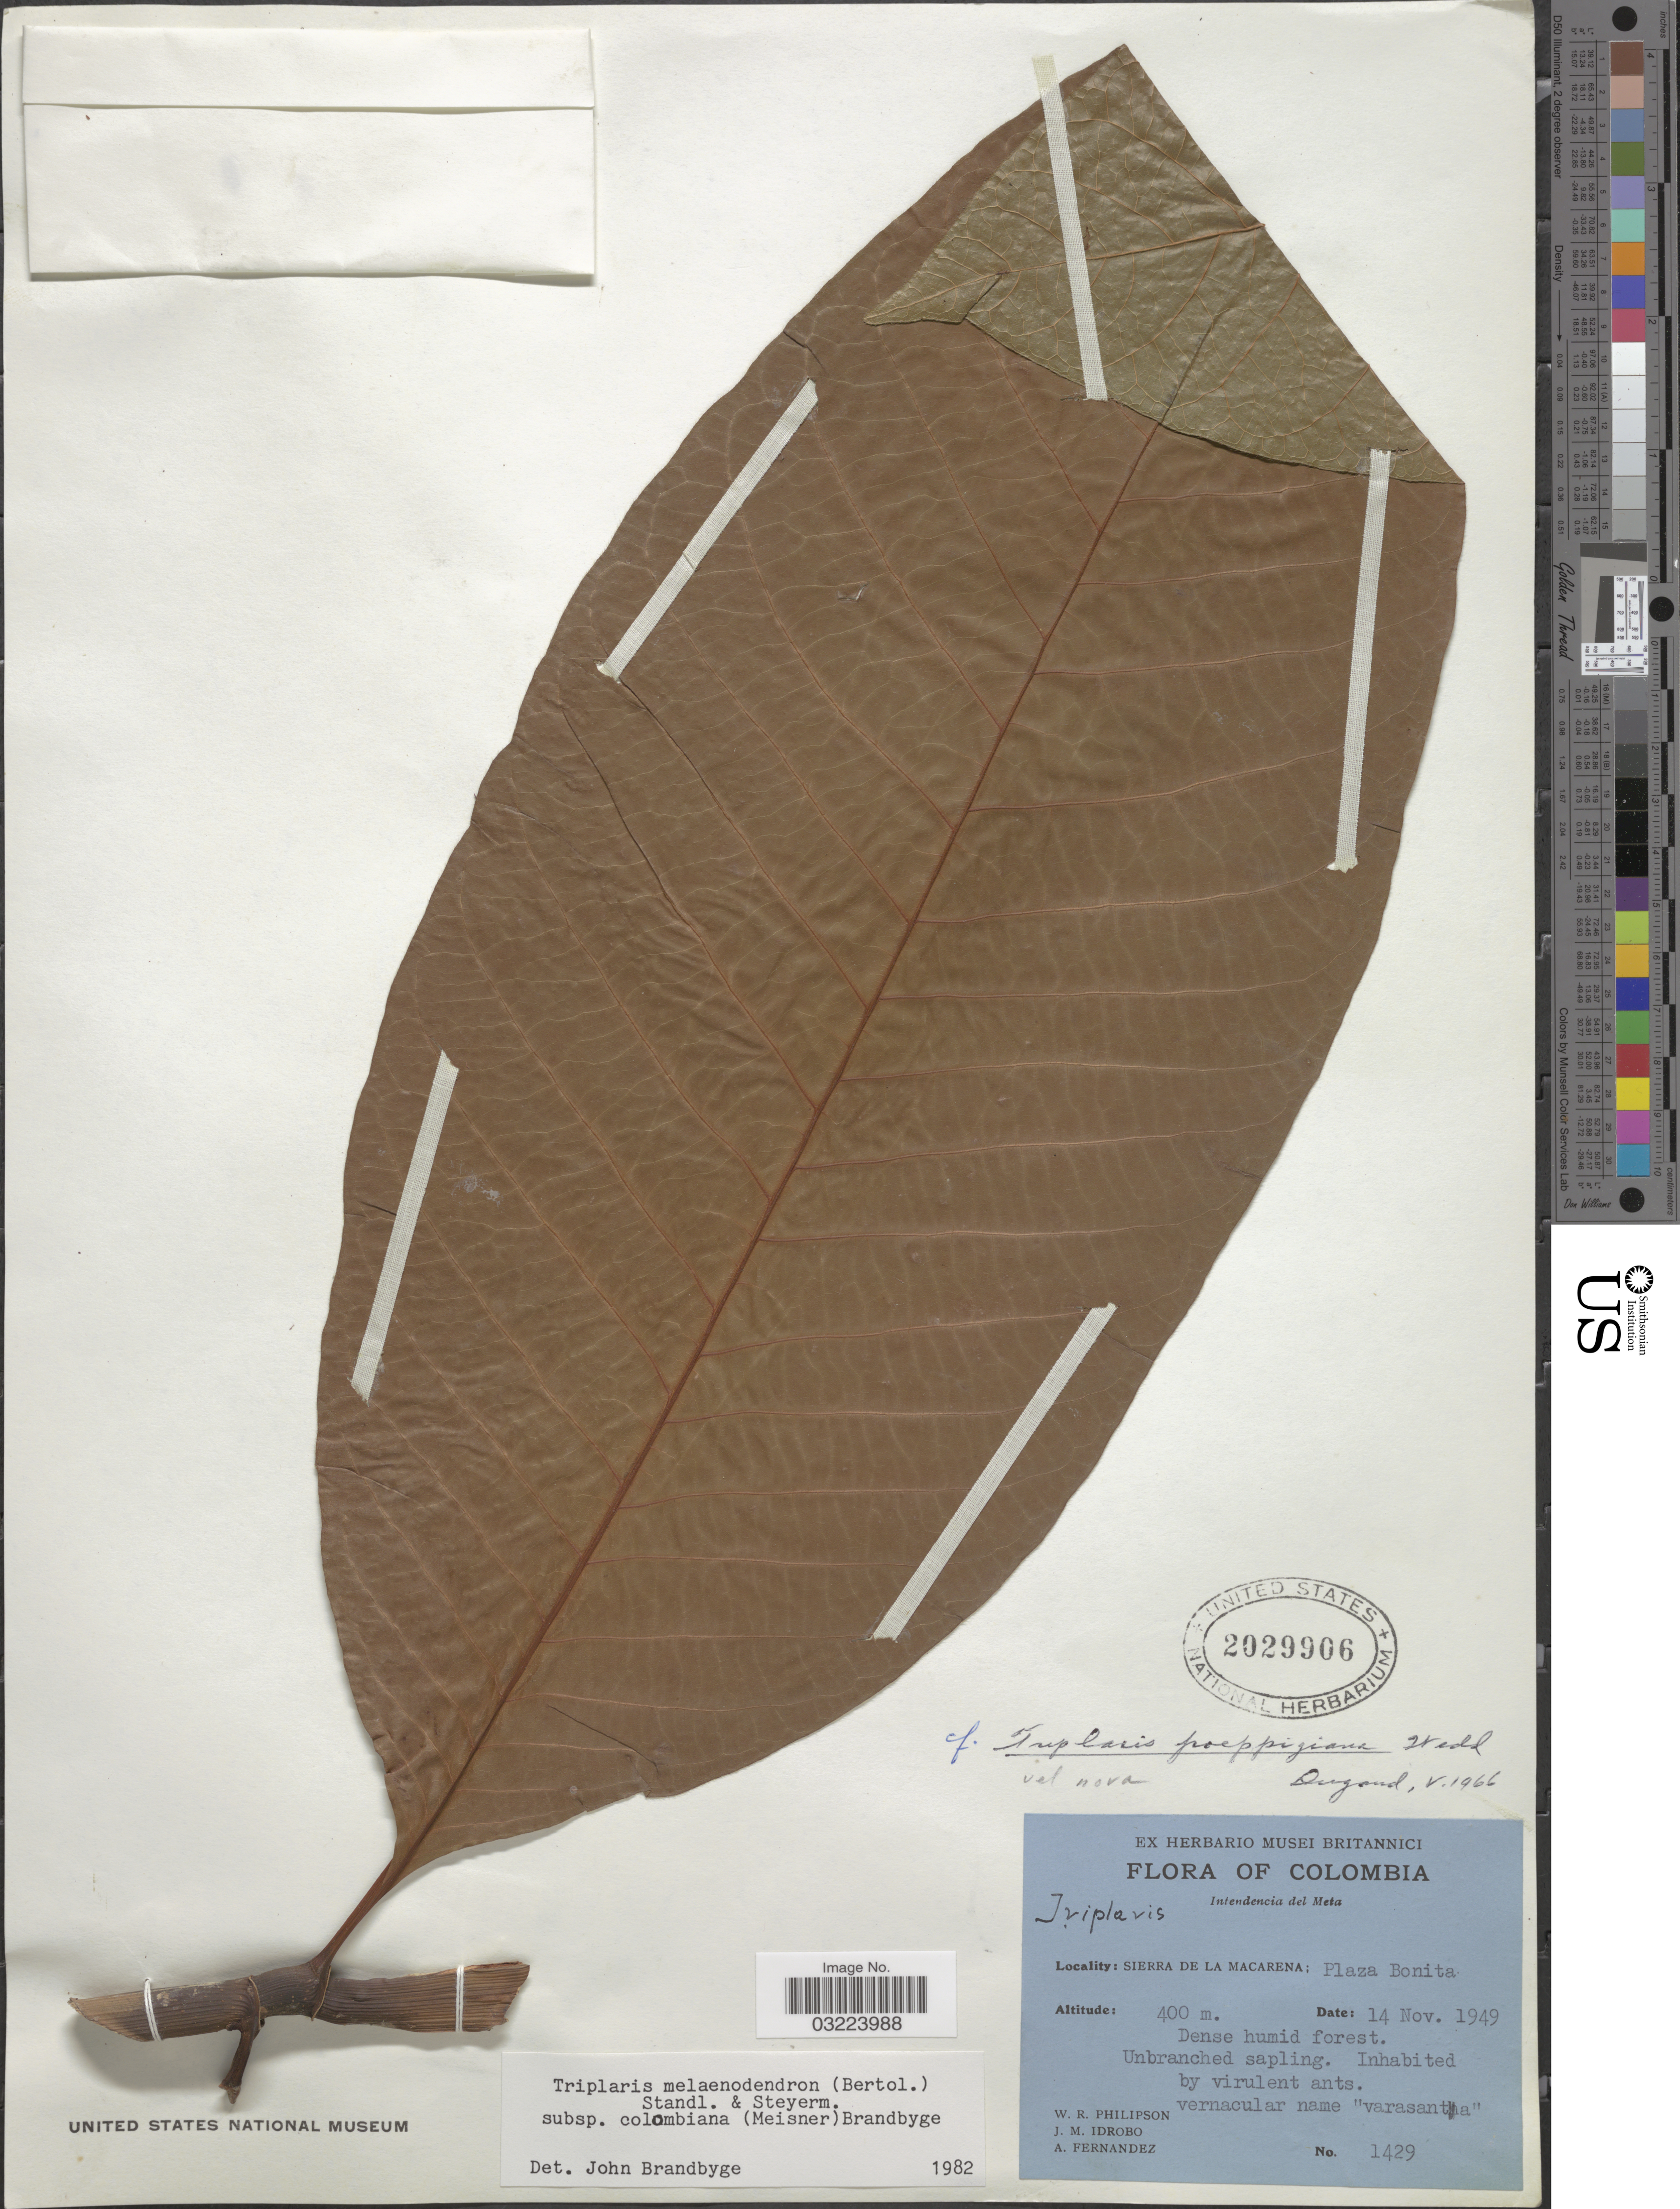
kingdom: Plantae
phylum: Tracheophyta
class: Magnoliopsida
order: Caryophyllales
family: Polygonaceae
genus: Triplaris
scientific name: Triplaris melaenodendron subsp. colombiana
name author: (Meisn.) Brandbyge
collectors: W. R. Philipson, J. M. Idrobo & A. Fernandez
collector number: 1429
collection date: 1949-11-14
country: Colombia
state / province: Meta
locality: Intendencia del Meta. Sierra de La Macarena: Plaza Bonita.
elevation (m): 400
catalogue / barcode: US 2029906